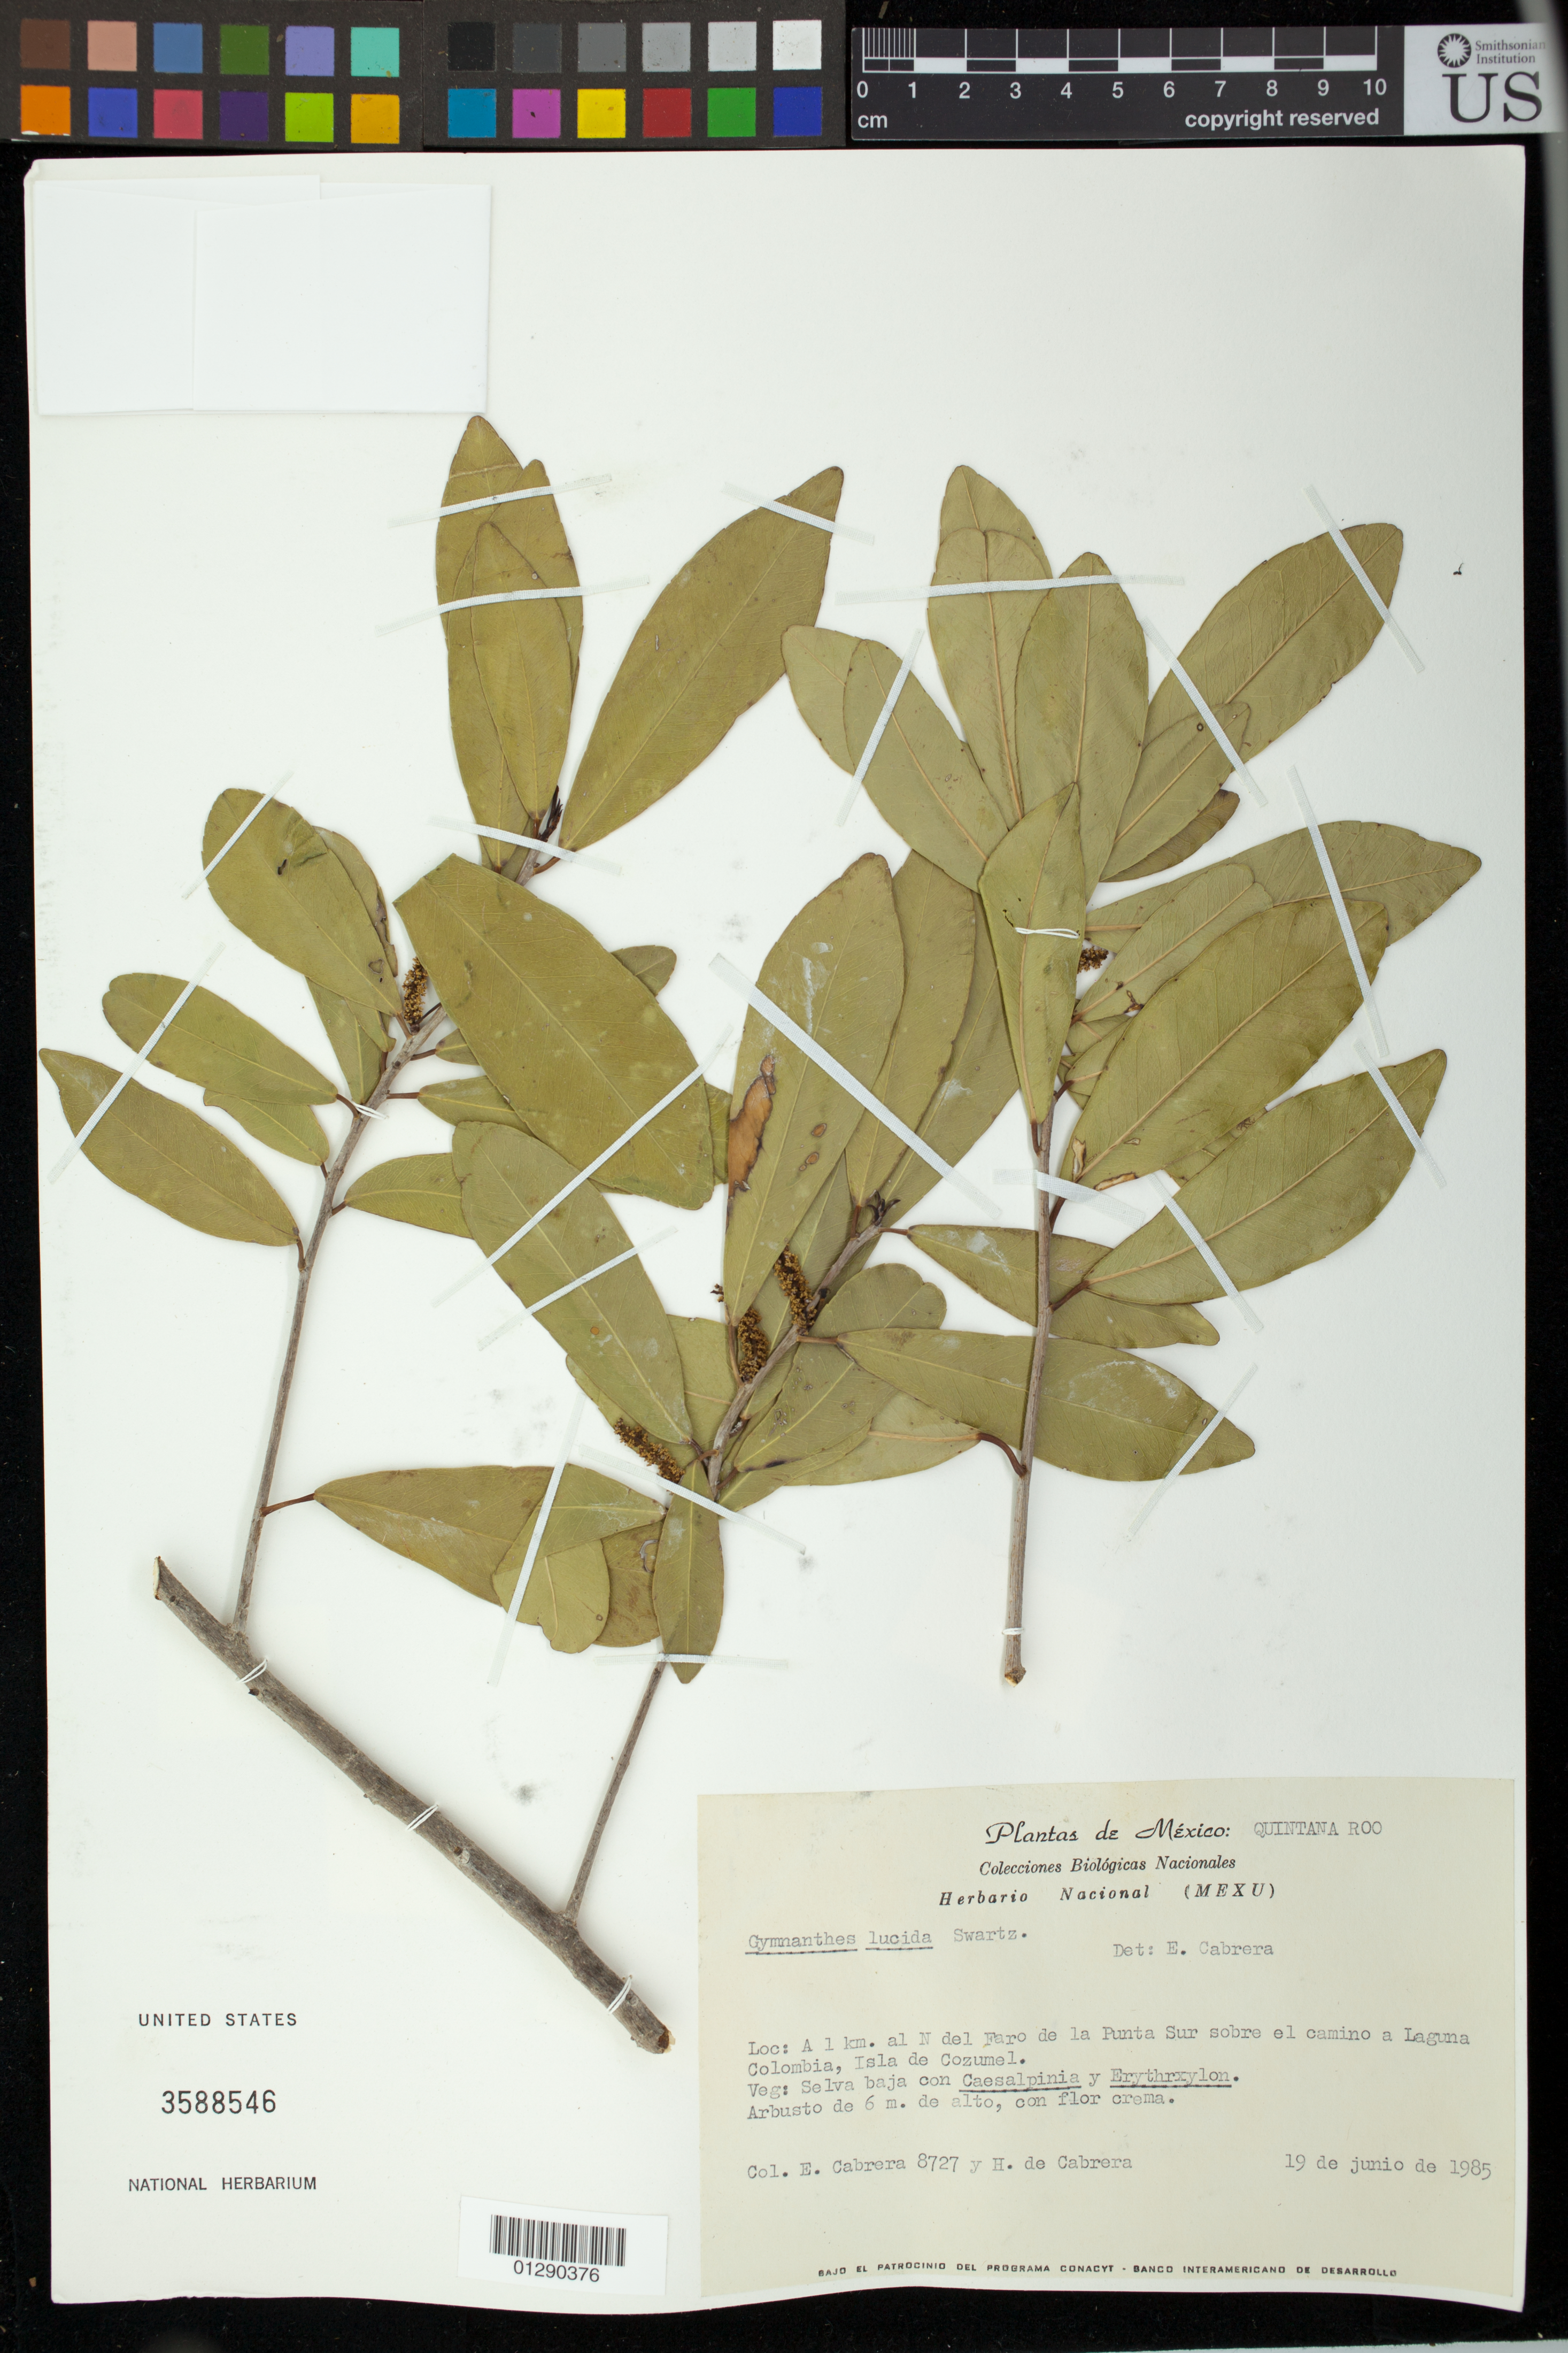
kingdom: Plantae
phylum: Tracheophyta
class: Magnoliopsida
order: Malpighiales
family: Euphorbiaceae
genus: Gymnanthes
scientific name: Gymnanthes lucida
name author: Sw.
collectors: E. Cabrera & H. Cabrera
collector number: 8727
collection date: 1985-06-19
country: Mexico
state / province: Quintana Roo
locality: A 1 km. al N del Faro de la Punta Sur sobre el camino a Laguna Colombia, Isla de Cozumel.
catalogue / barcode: US 3588546